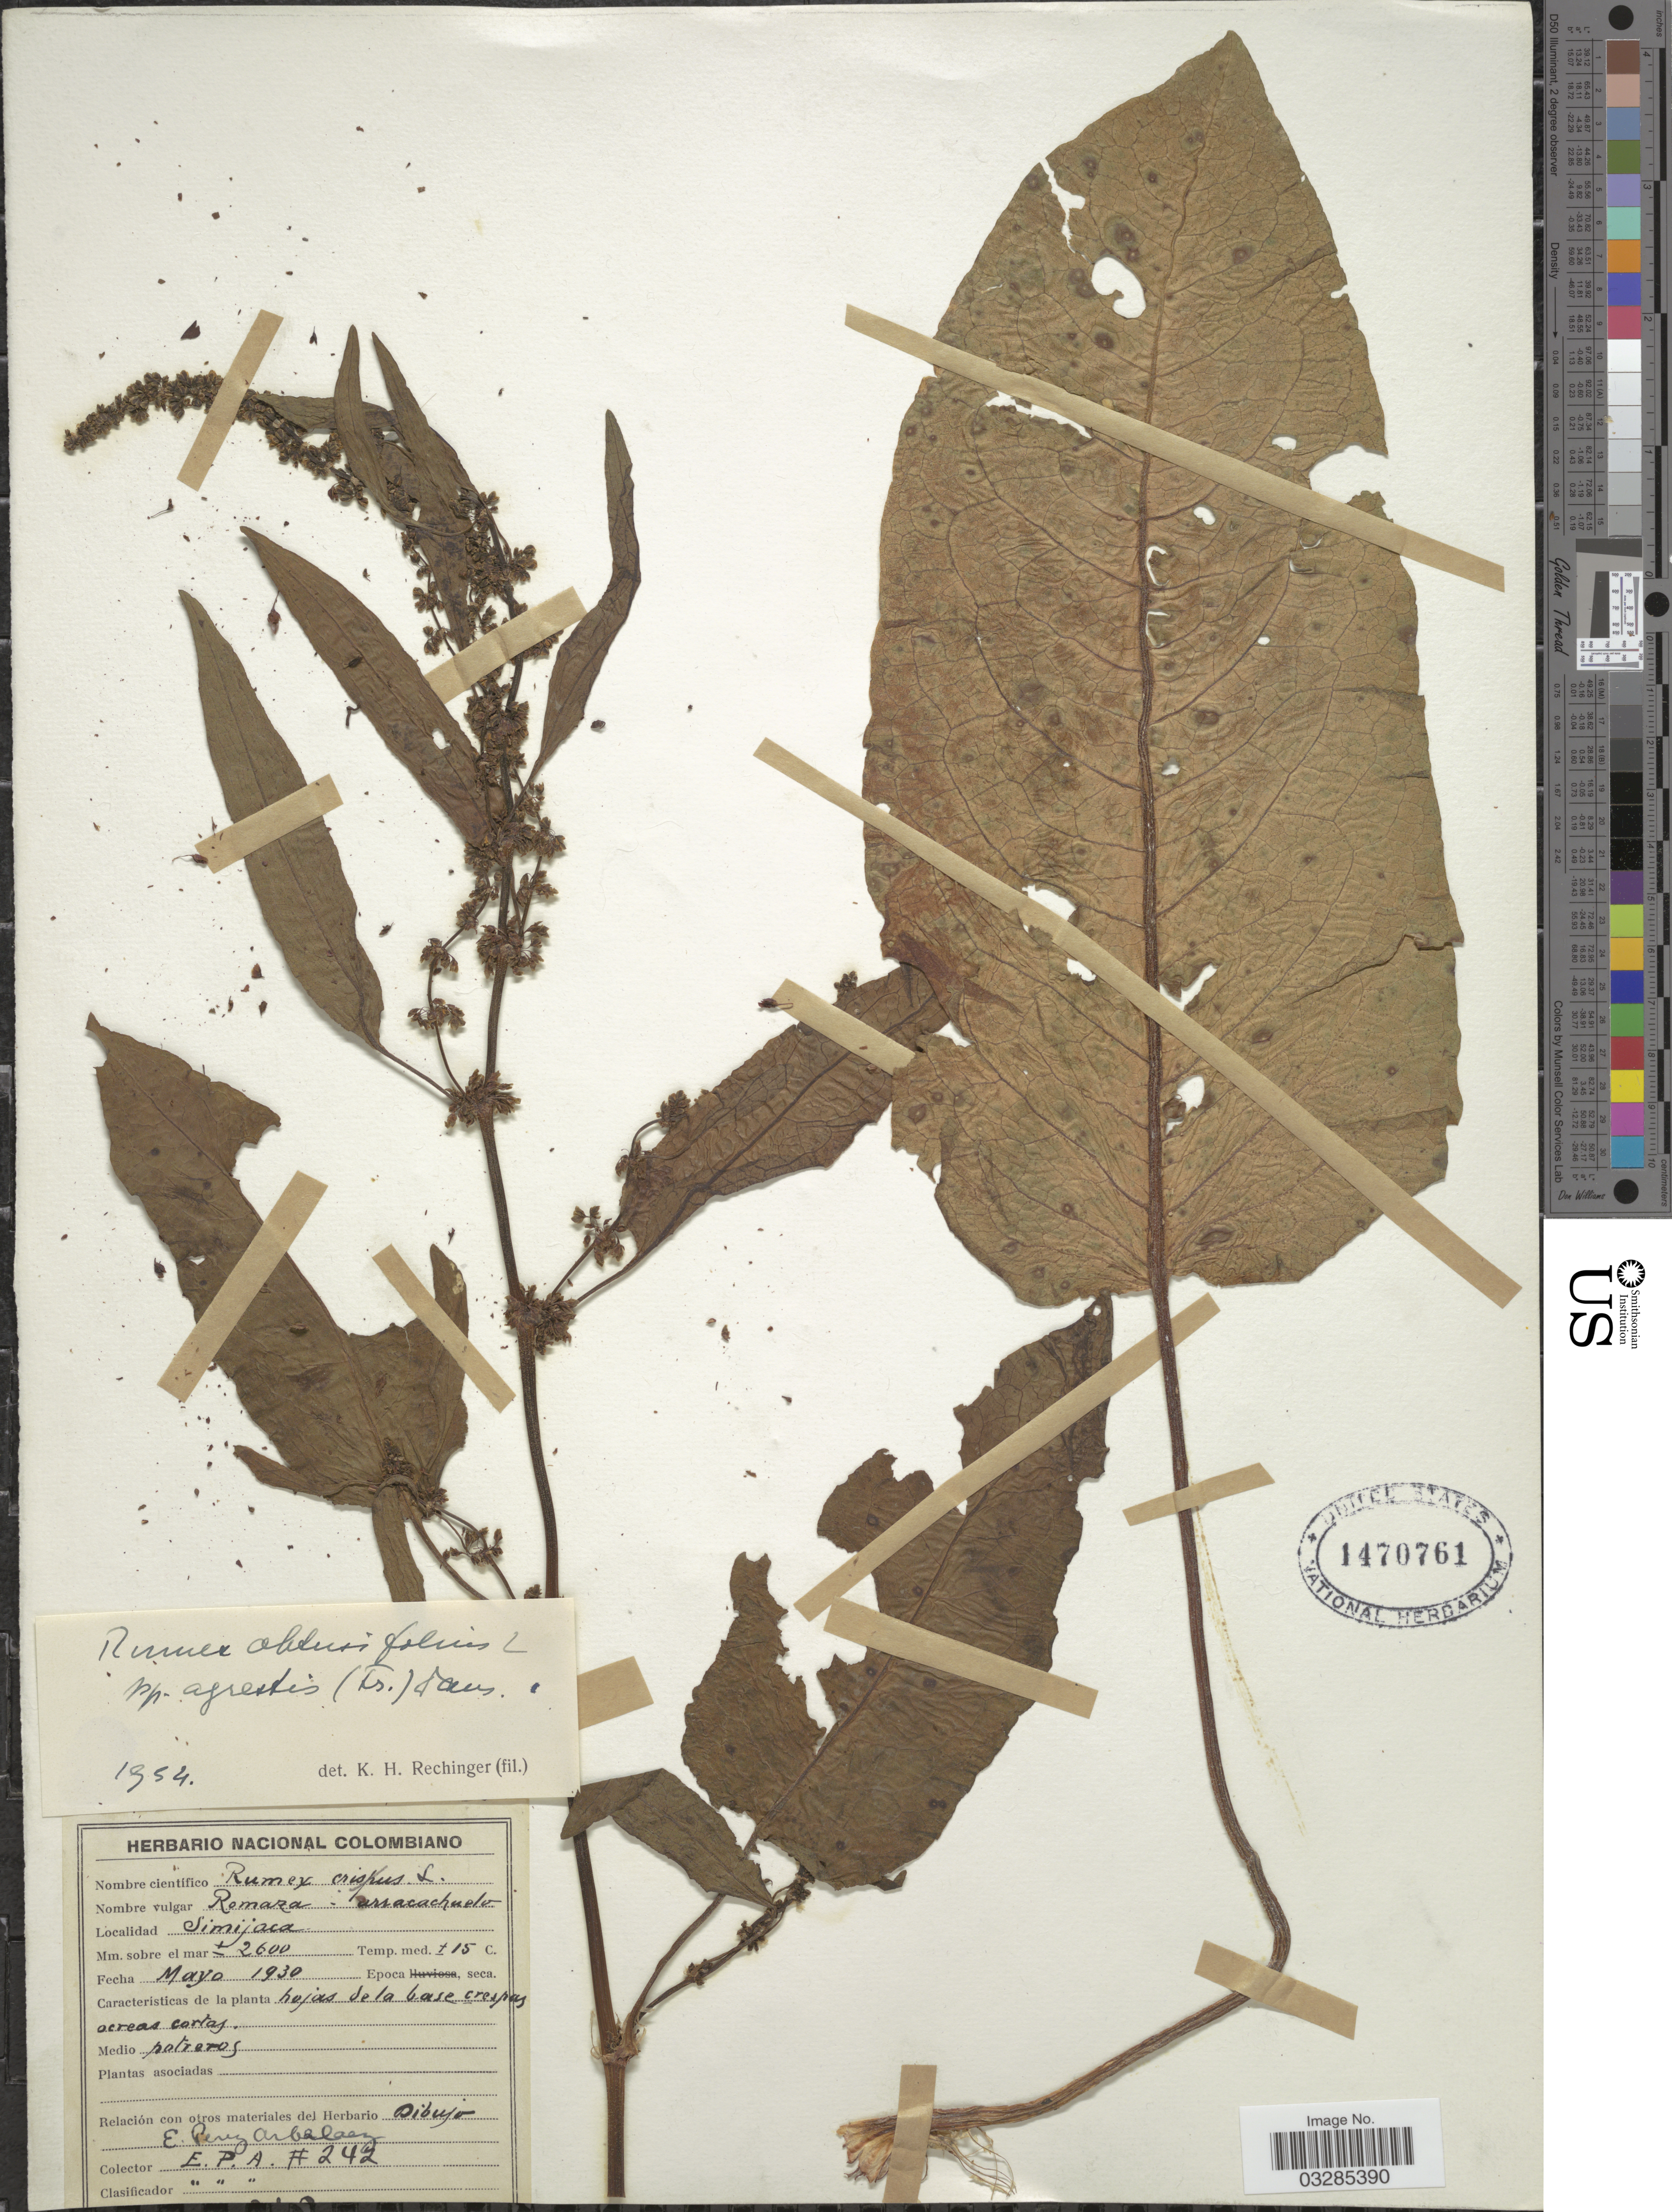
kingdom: Plantae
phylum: Tracheophyta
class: Magnoliopsida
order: Caryophyllales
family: Polygonaceae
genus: Rumex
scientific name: Rumex obtusifolius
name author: L.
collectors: E. Pérez Arbeláez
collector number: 242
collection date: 1930-05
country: Colombia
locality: Simijaca.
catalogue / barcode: US 1470761